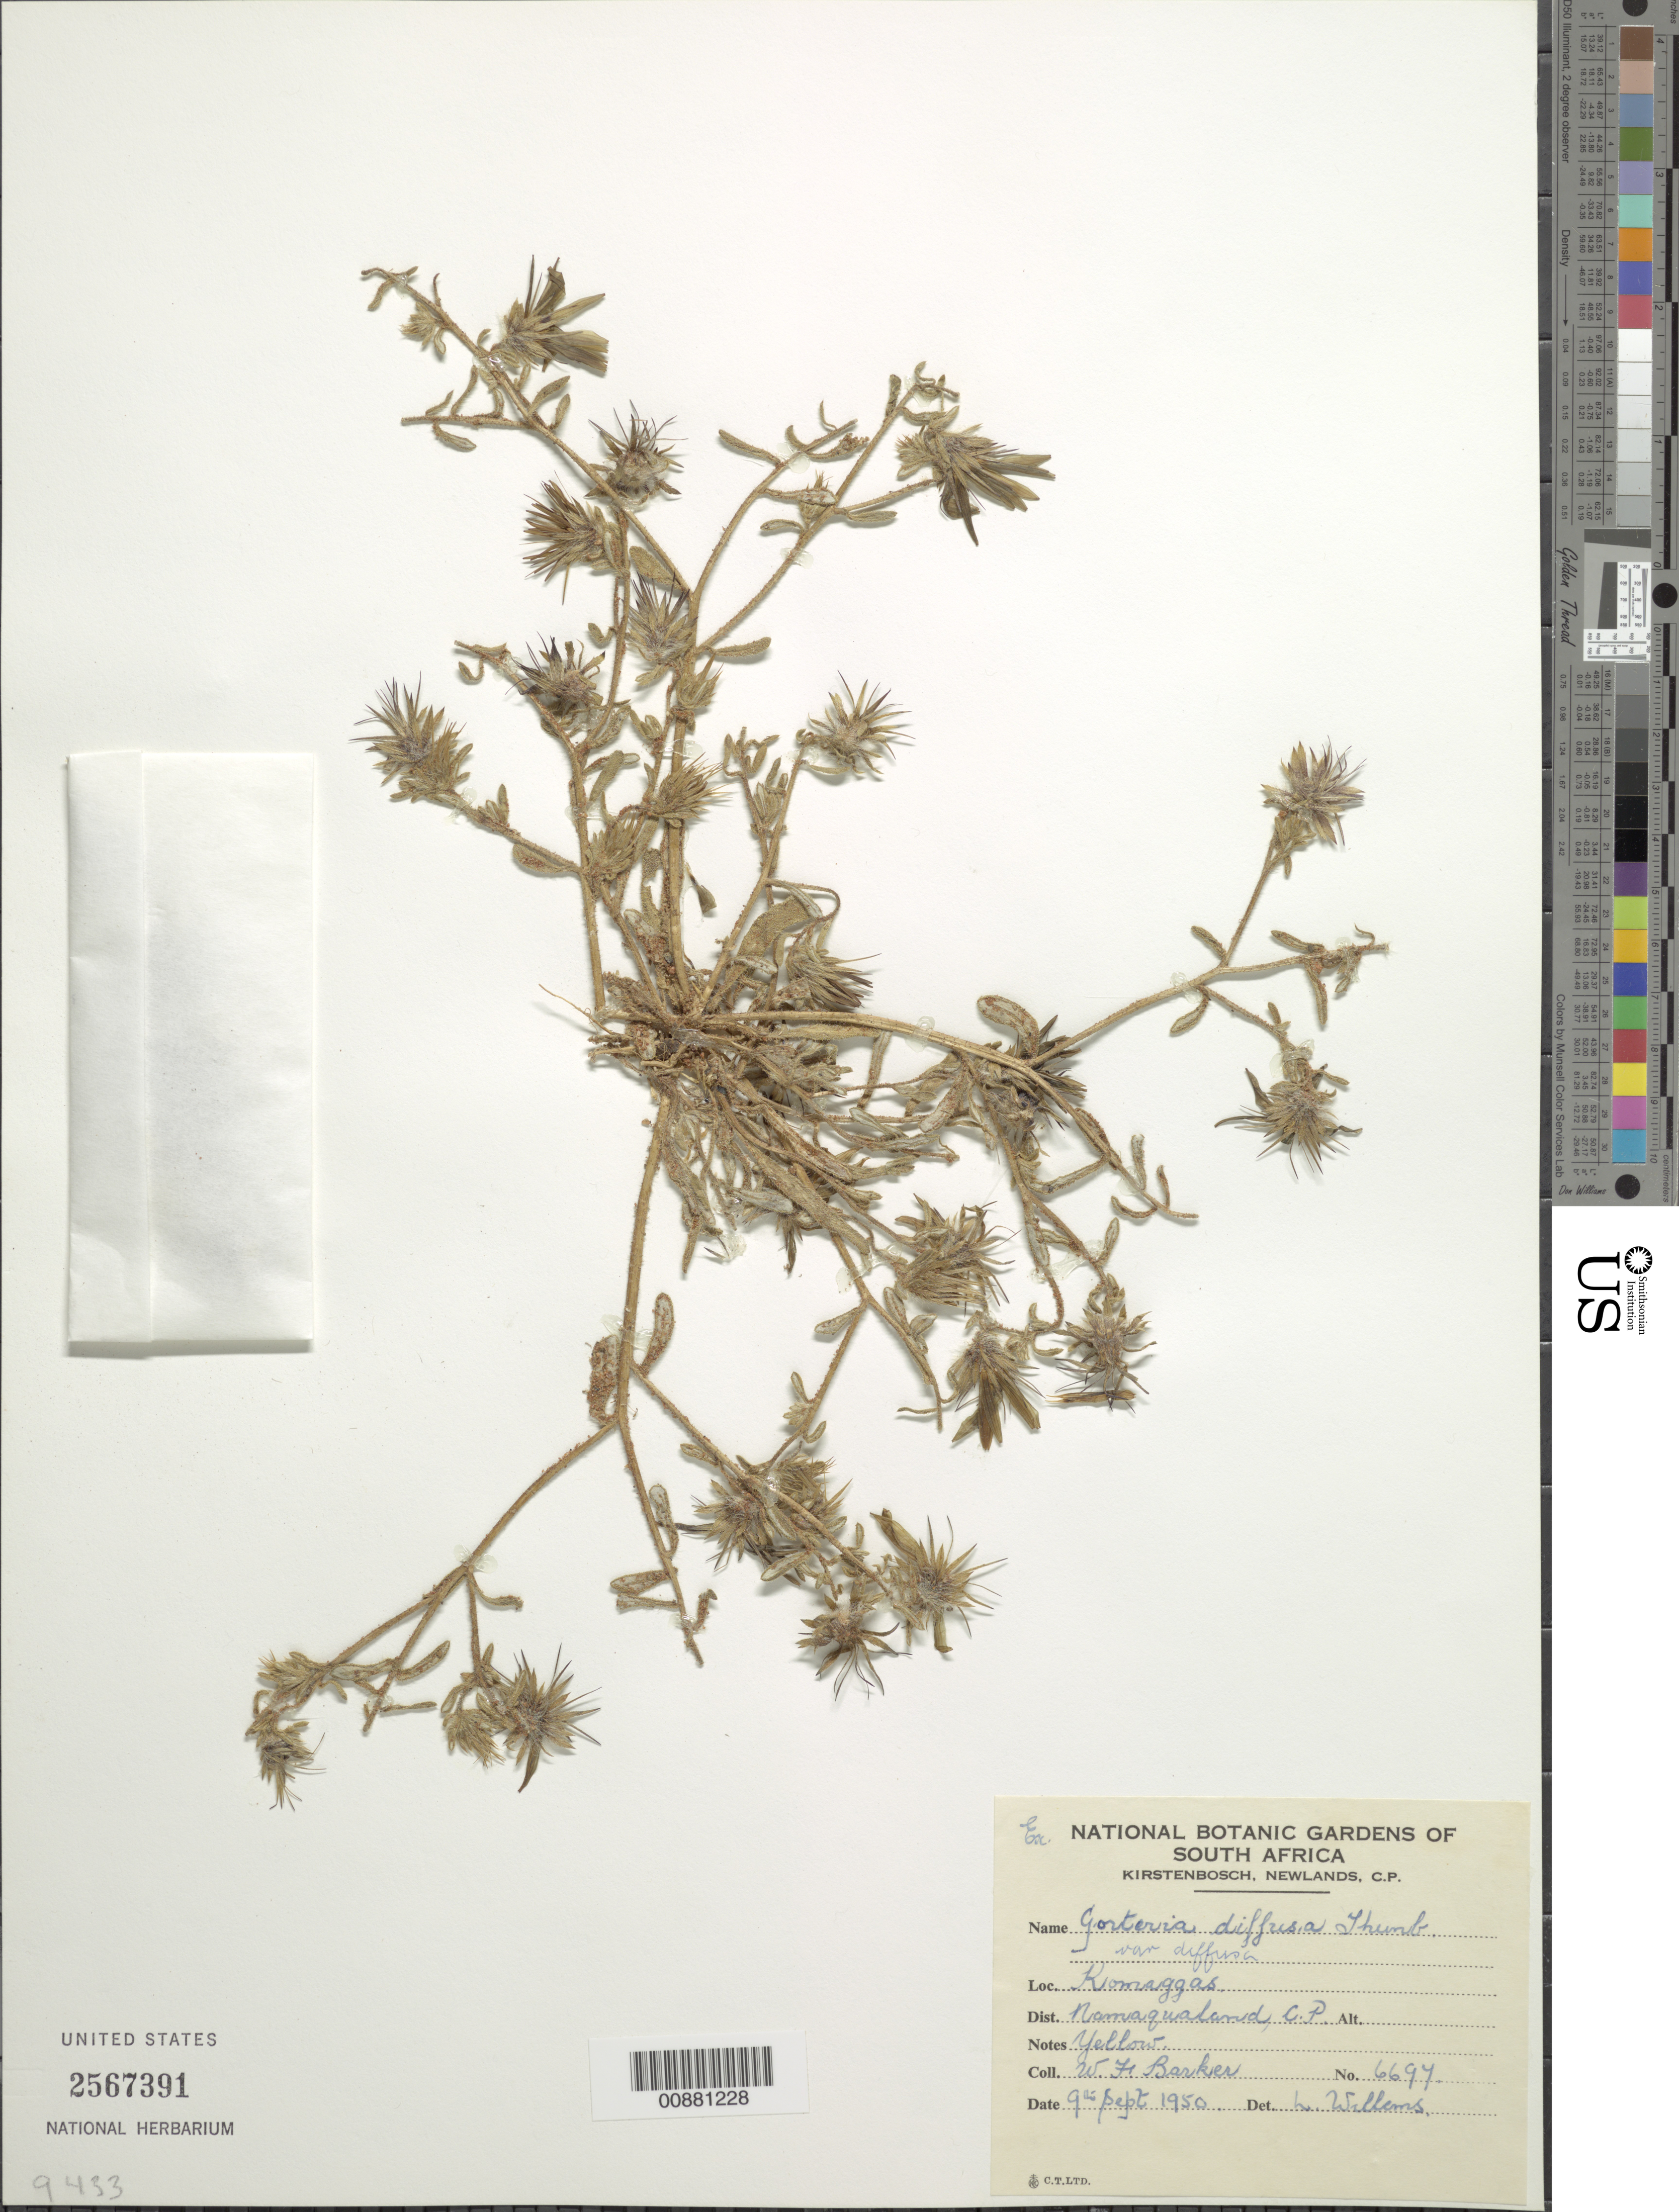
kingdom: Plantae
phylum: Tracheophyta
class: Magnoliopsida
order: Asterales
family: Asteraceae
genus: Gorteria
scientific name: Gorteria diffusa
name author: Thunb.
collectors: R. H. Compton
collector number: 11485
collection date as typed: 29 August 1941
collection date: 1941-08-29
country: South Africa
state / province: Western Cape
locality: Namaqualand, Doornbosch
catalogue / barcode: US 2567391